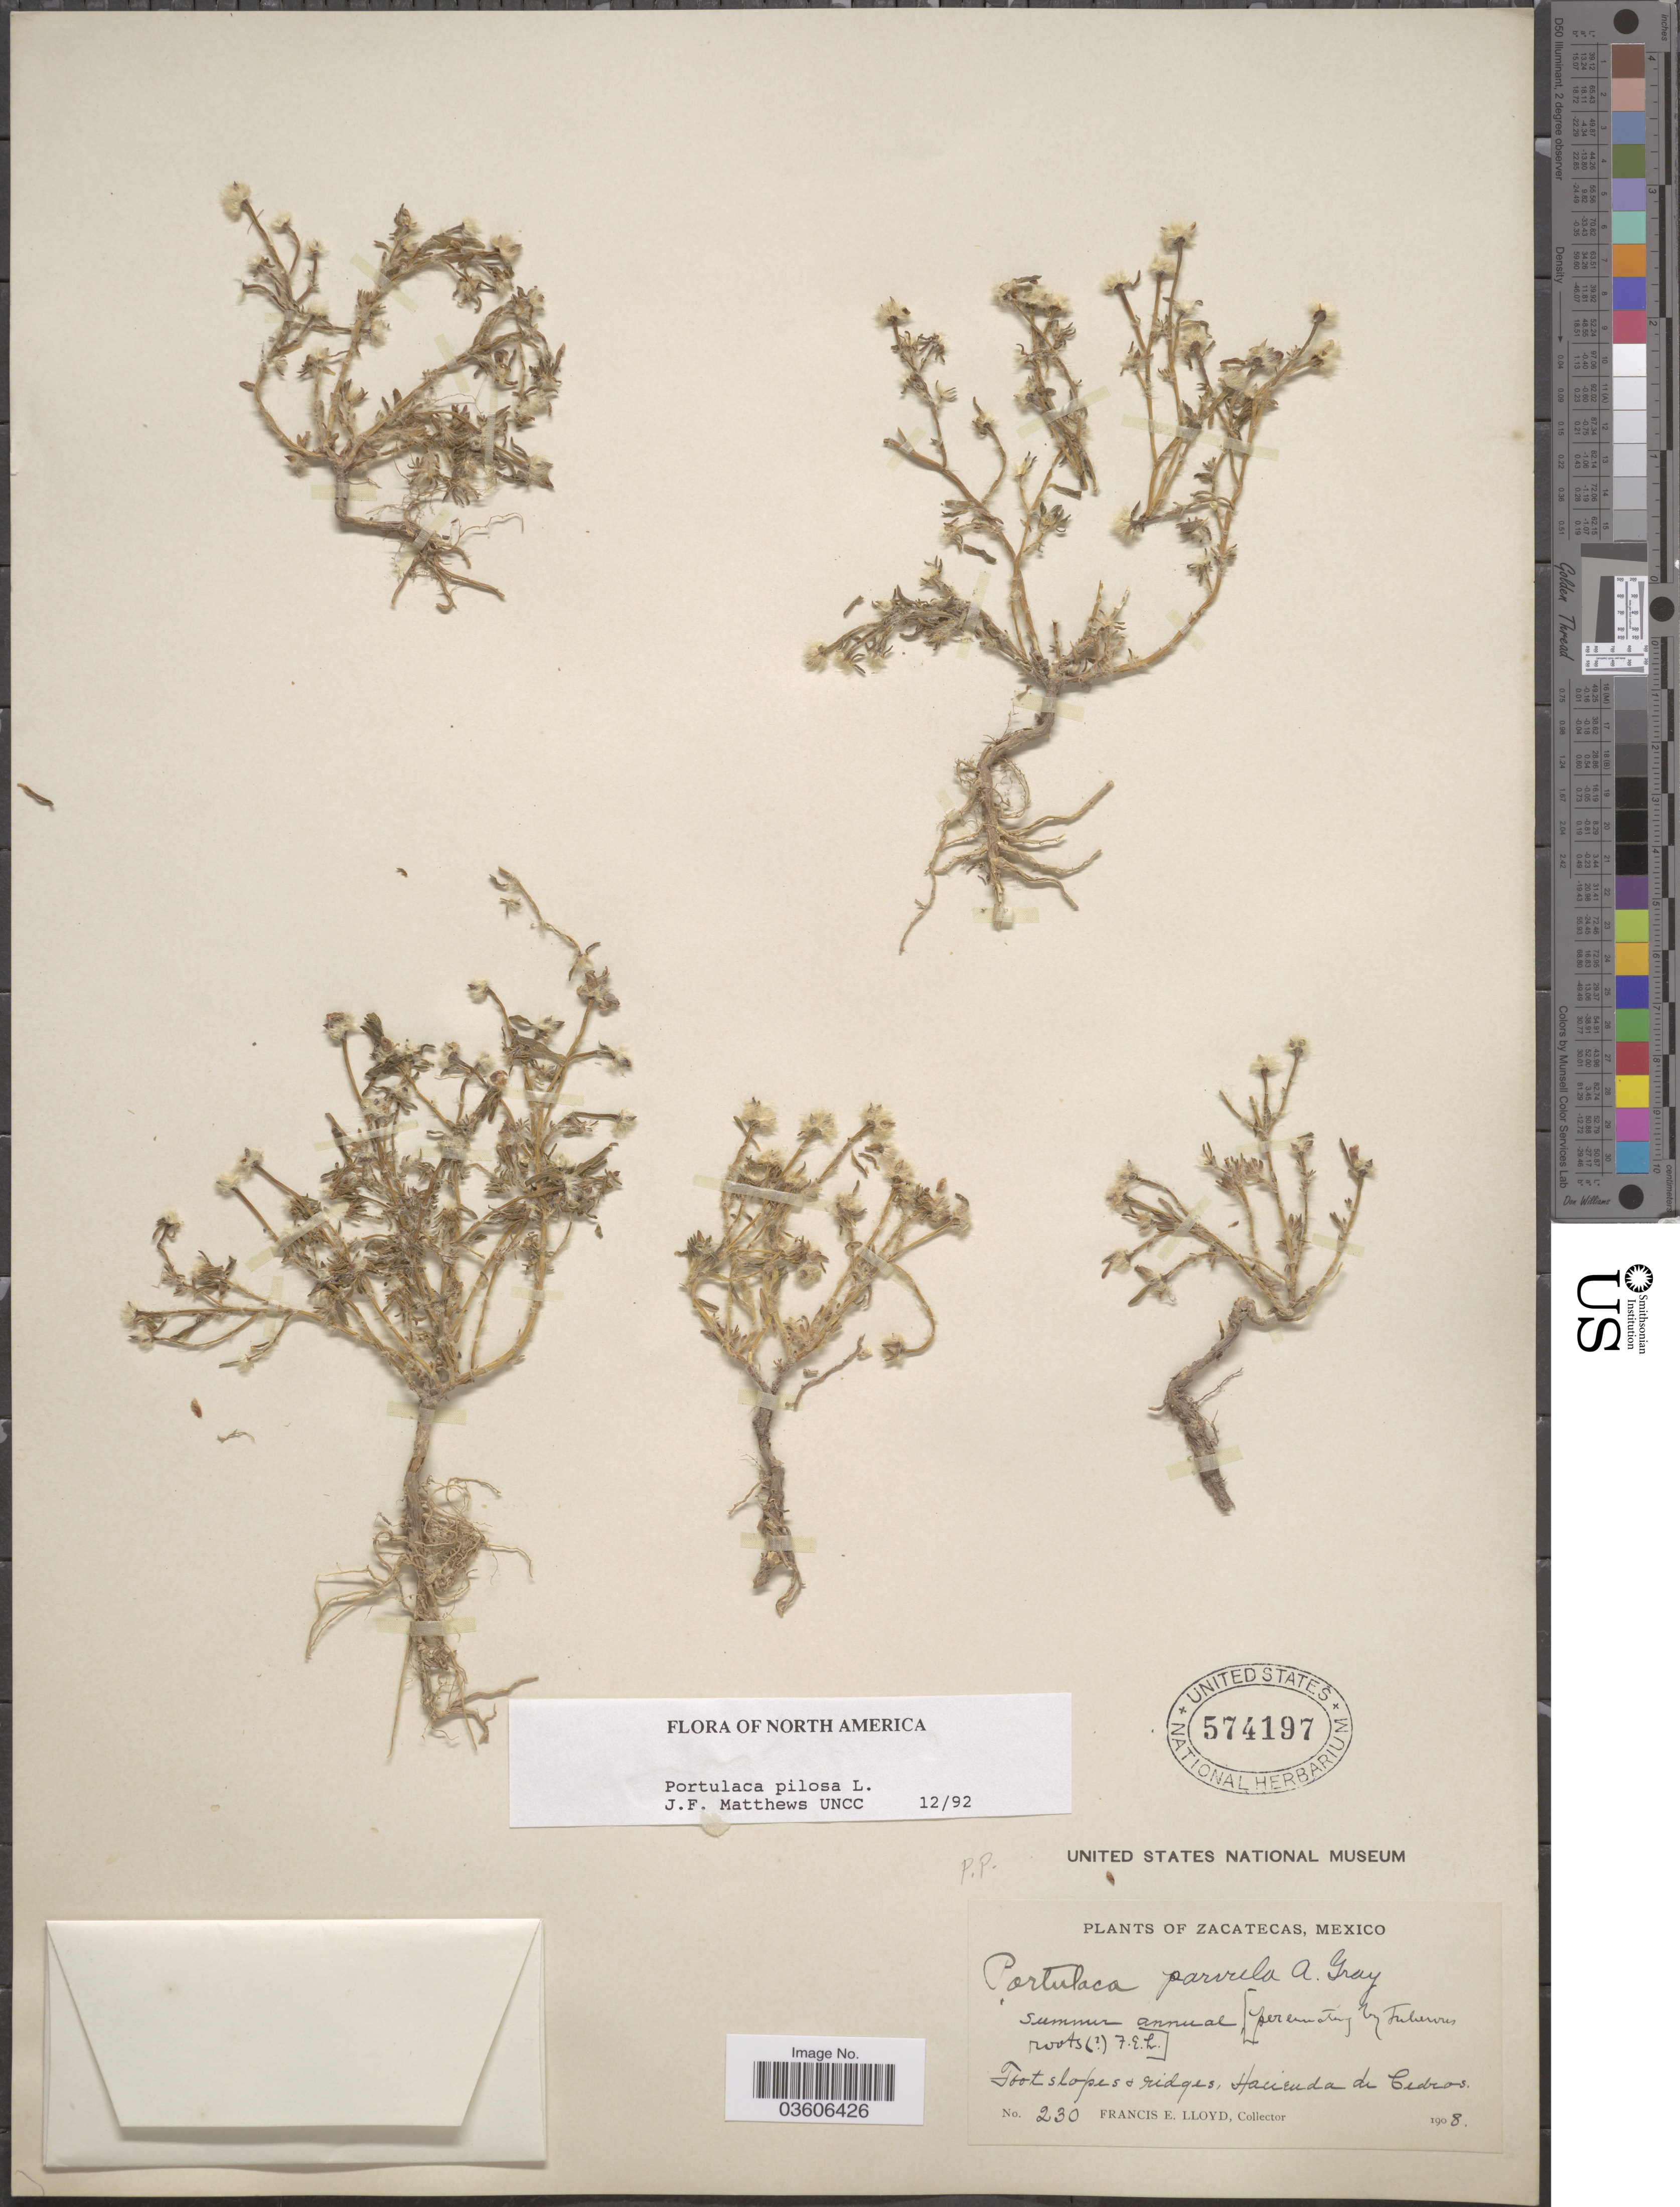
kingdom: Plantae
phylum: Tracheophyta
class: Magnoliopsida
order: Caryophyllales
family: Portulacaceae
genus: Portulaca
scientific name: Portulaca pilosa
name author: L.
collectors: Lloyd, C. E.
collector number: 230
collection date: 1908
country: Mexico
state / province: Zacatecas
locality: Foot slopes & ridges, Hacienda de Cedros.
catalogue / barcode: US 574197